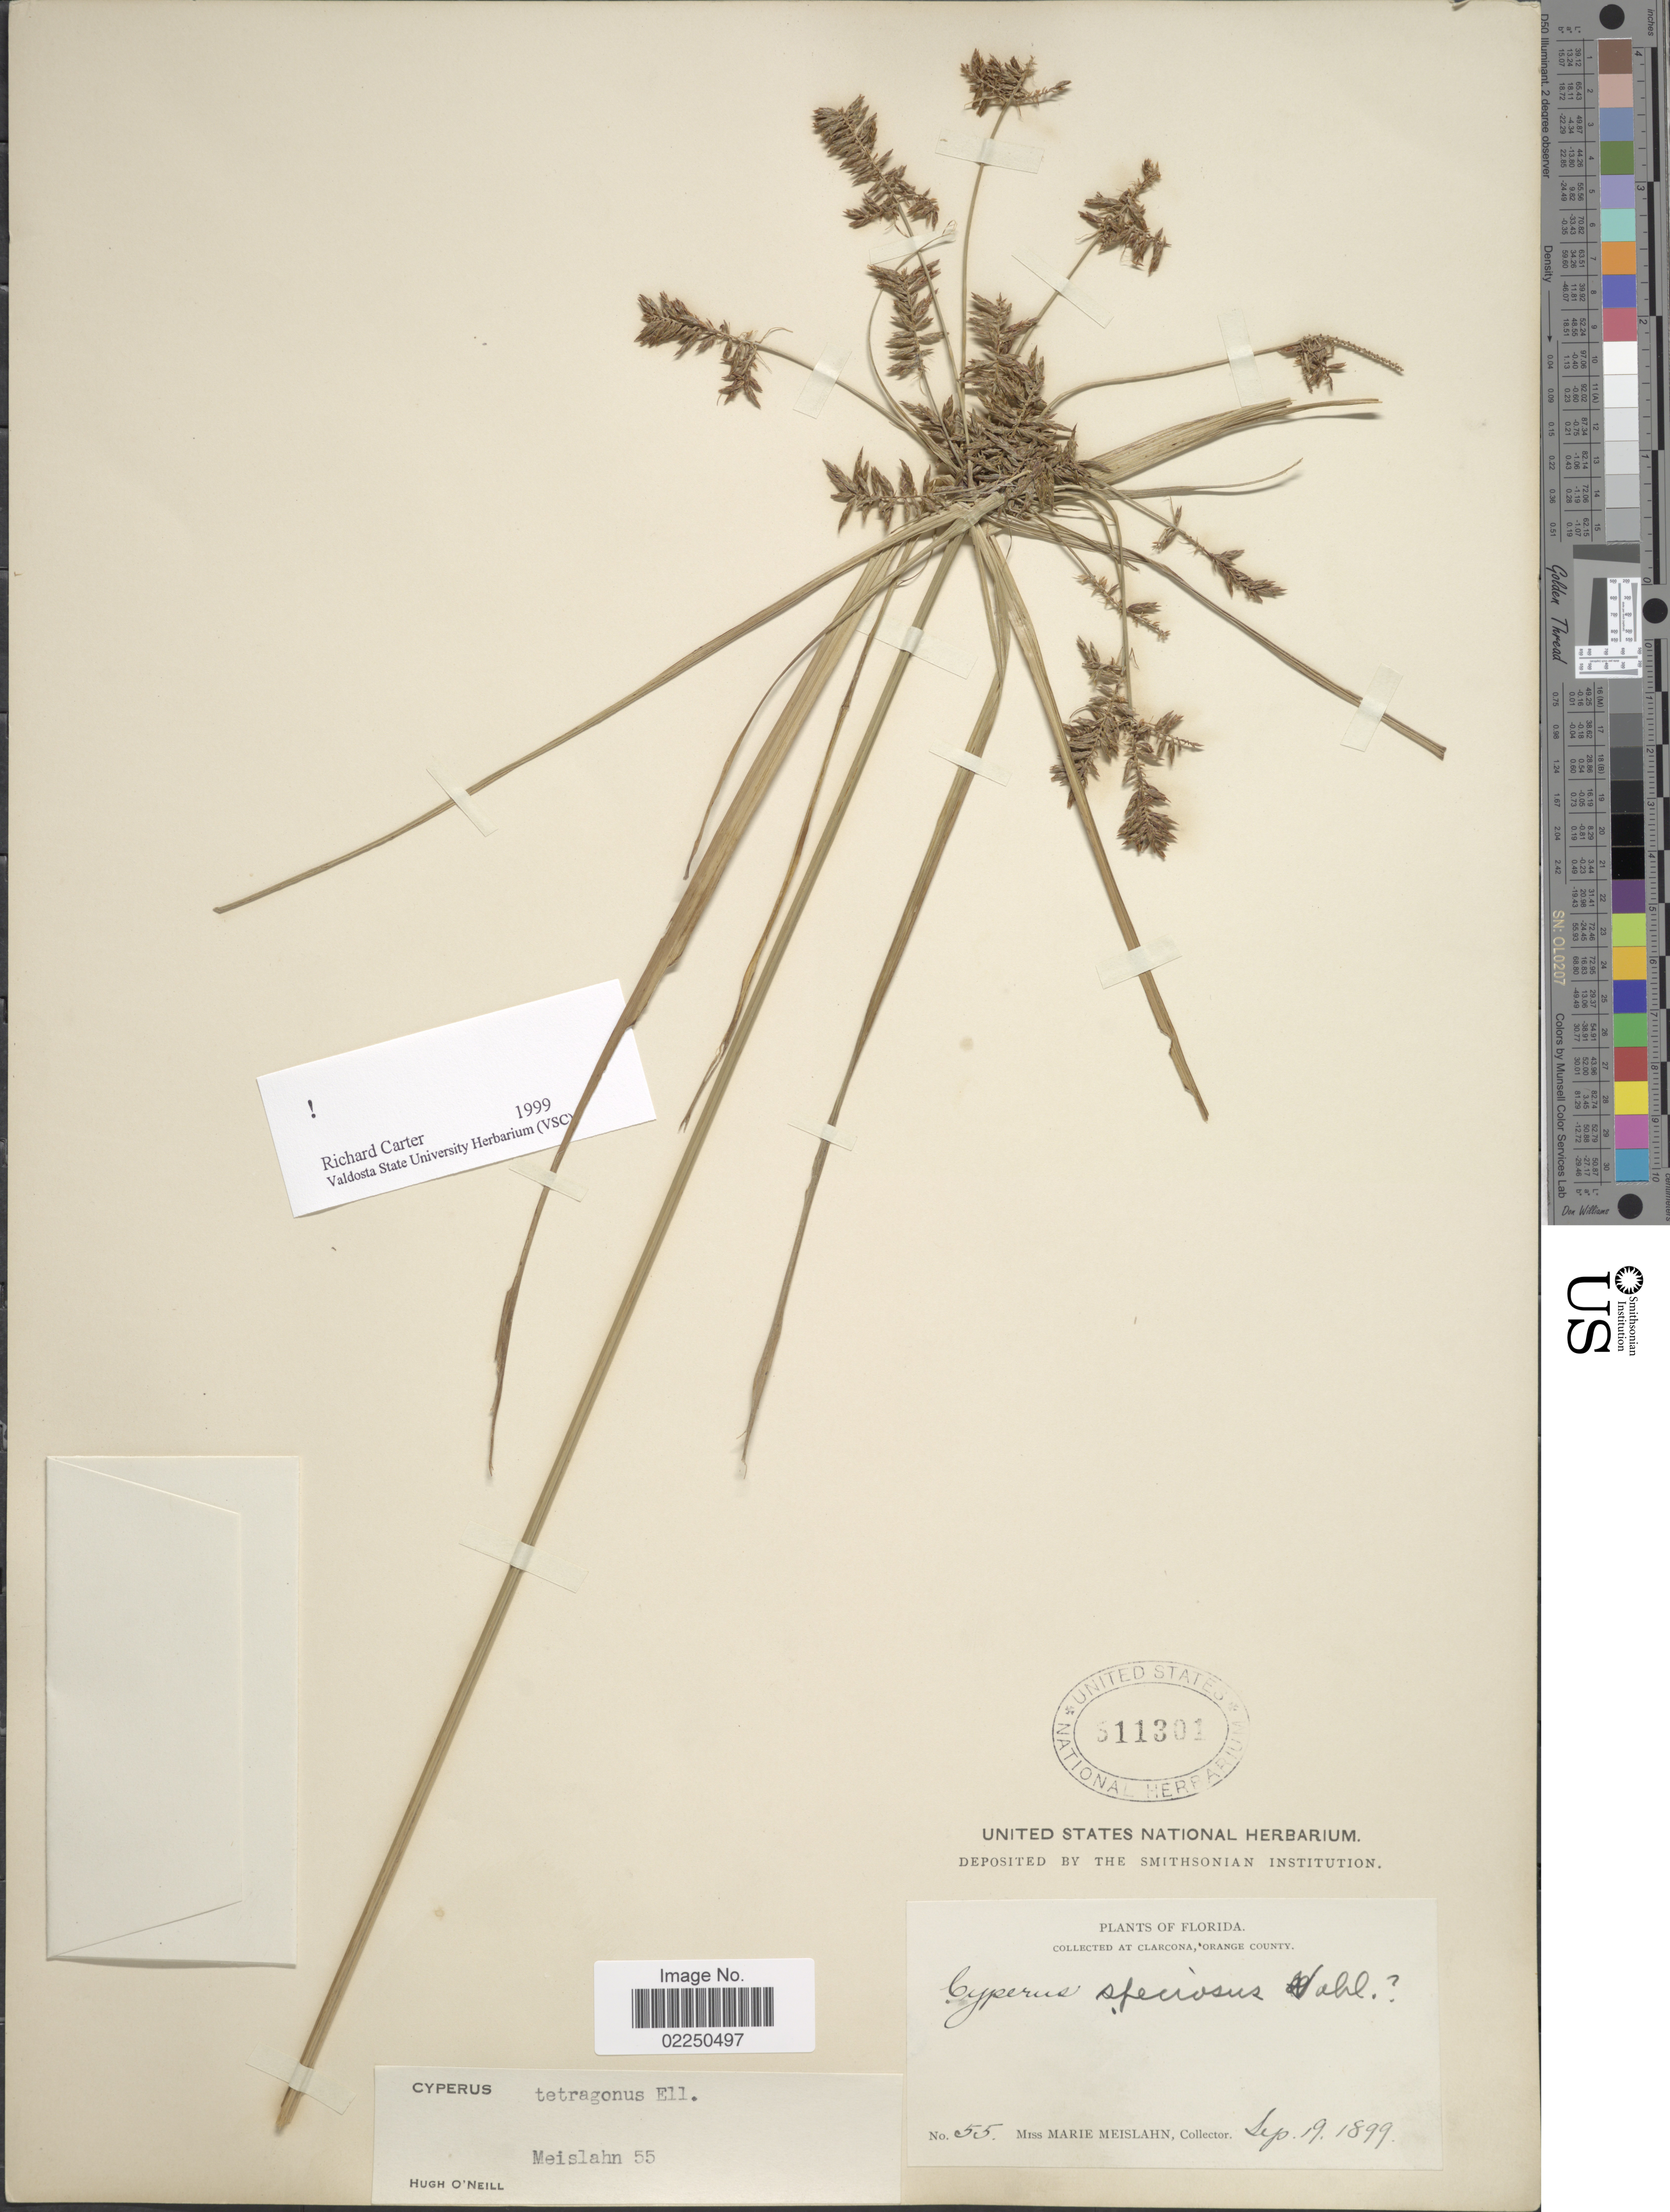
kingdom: Plantae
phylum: Tracheophyta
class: Liliopsida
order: Poales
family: Cyperaceae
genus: Cyperus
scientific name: Cyperus tetragonus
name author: Elliott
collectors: M. Meislahn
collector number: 55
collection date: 1899-09-19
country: United States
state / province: Florida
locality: Clarcona, Orange County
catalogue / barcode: US 511301